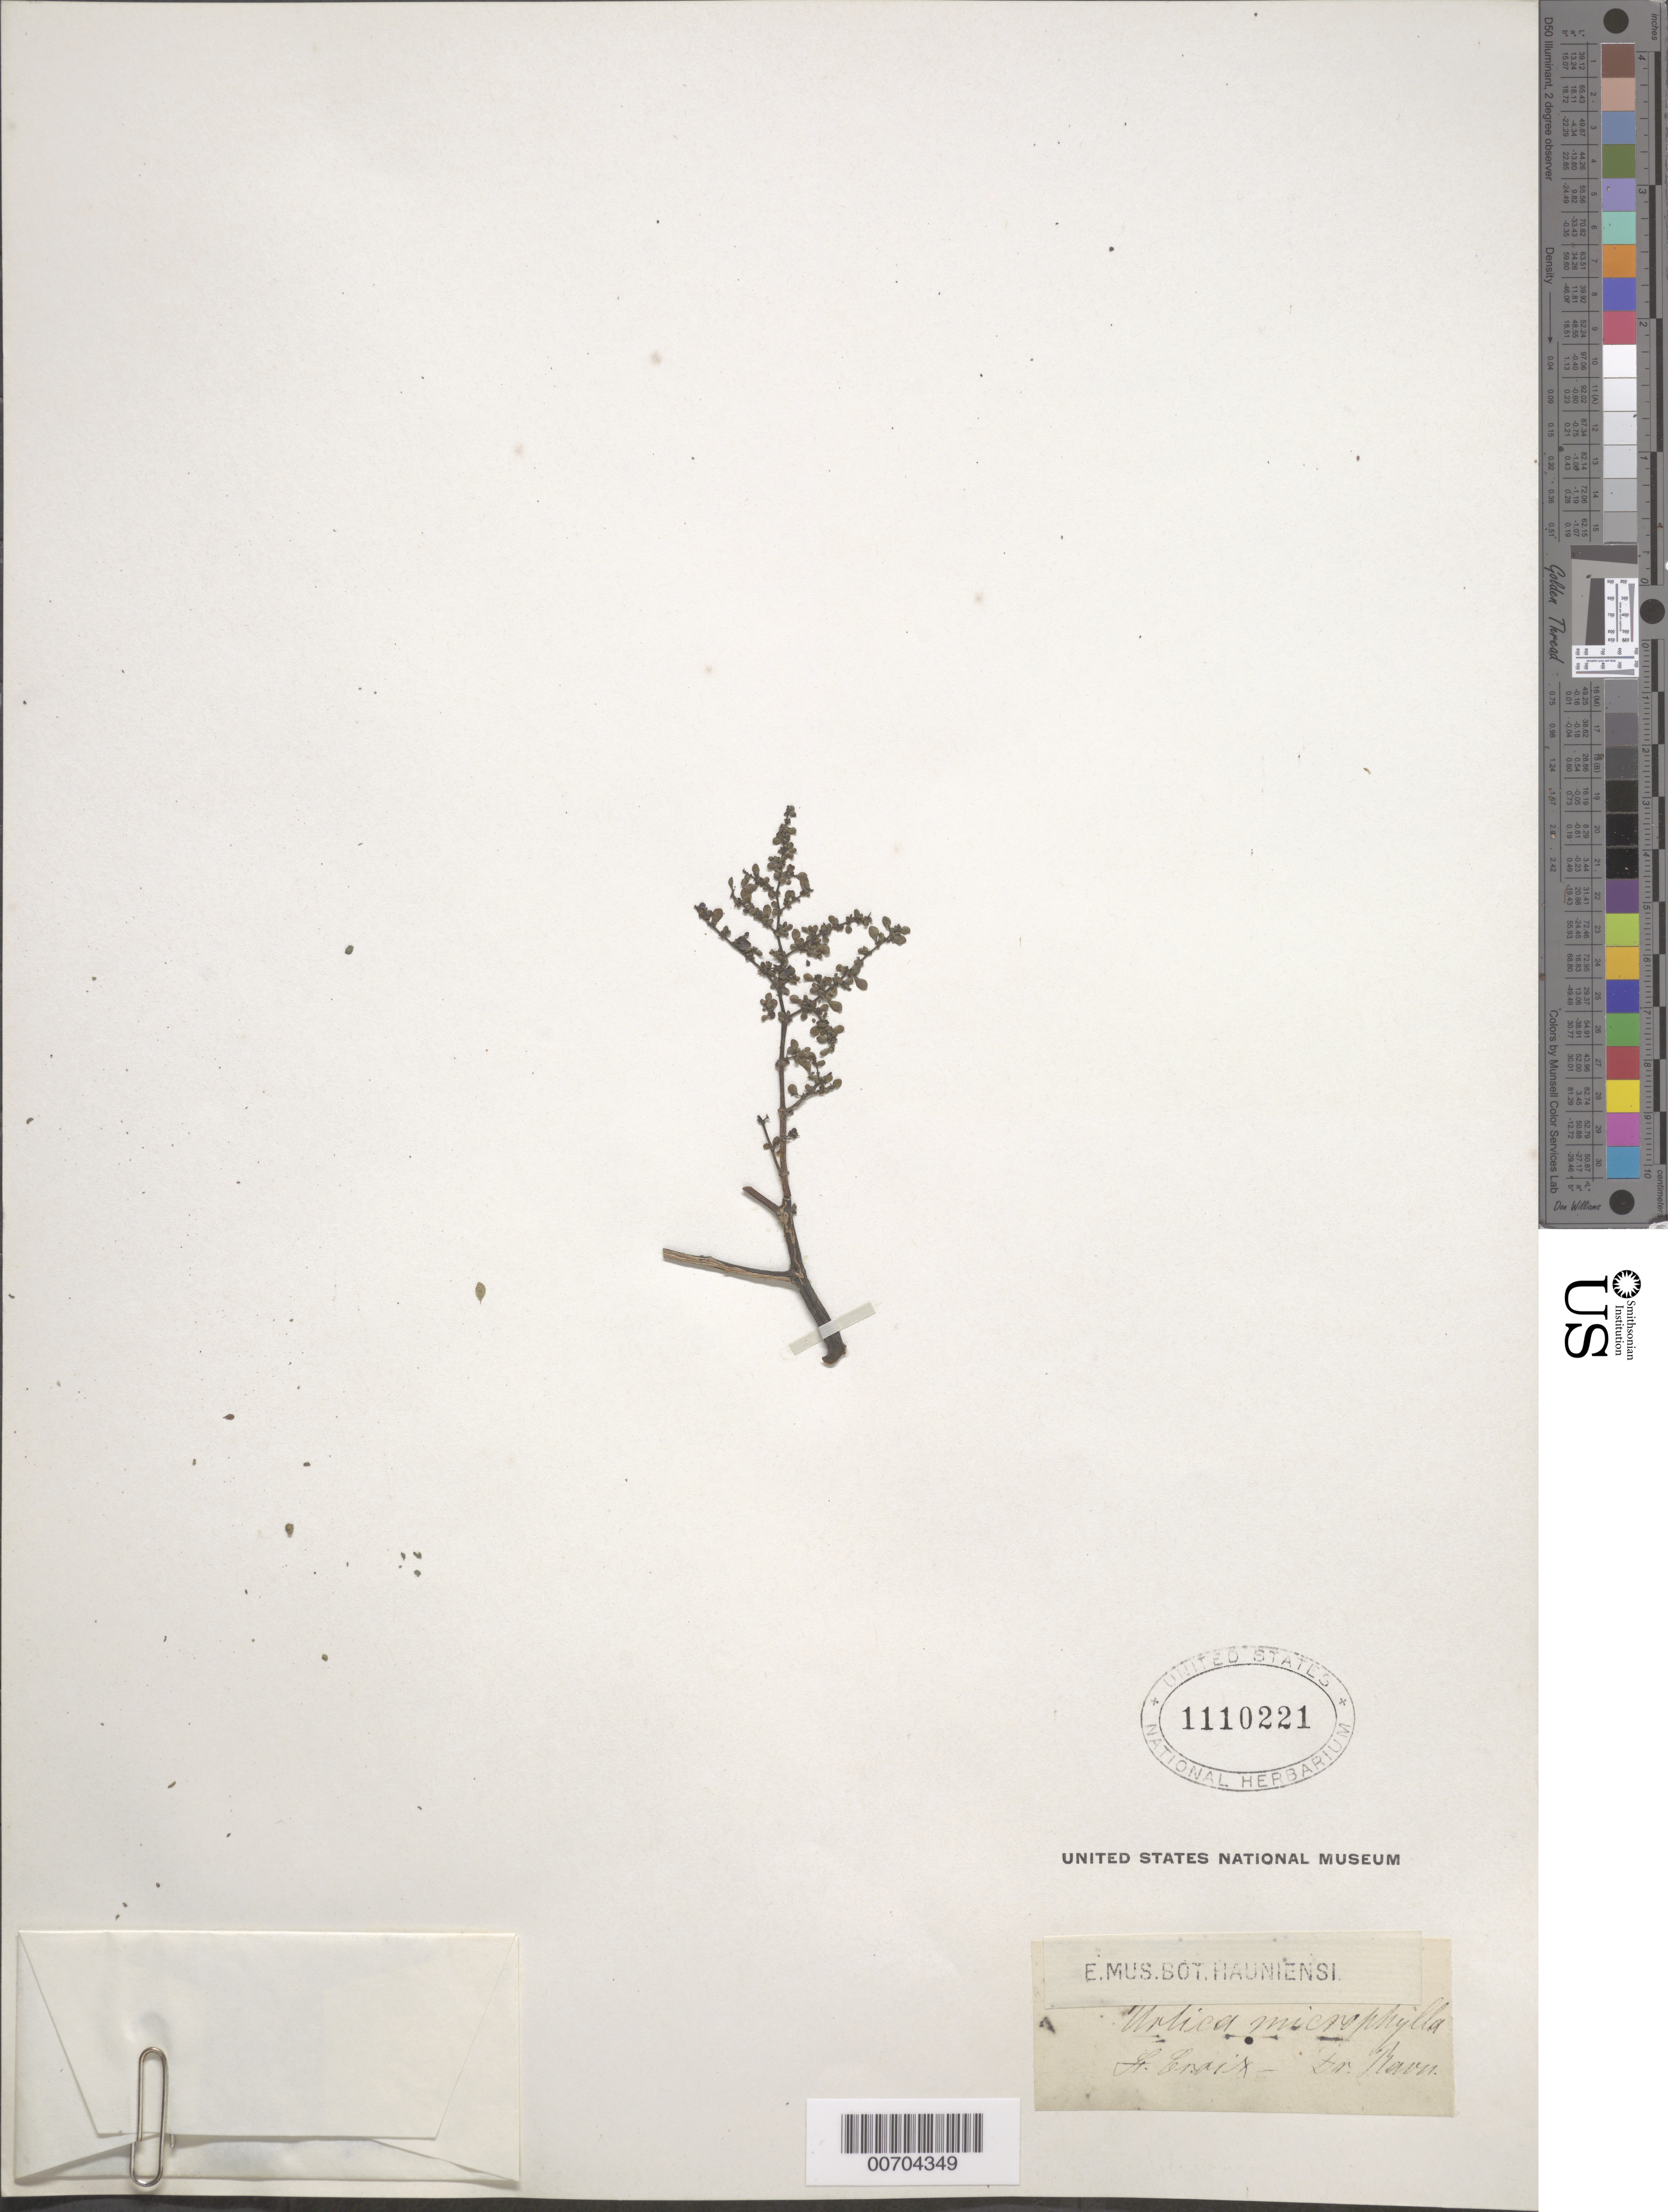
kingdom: Plantae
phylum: Tracheophyta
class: Magnoliopsida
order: Rosales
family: Urticaceae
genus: Pilea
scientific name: Pilea microphylla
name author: (L.) Liebm.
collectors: -. Maun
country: U.S. Virgin Islands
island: St. Croix Island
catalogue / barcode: US 1110221